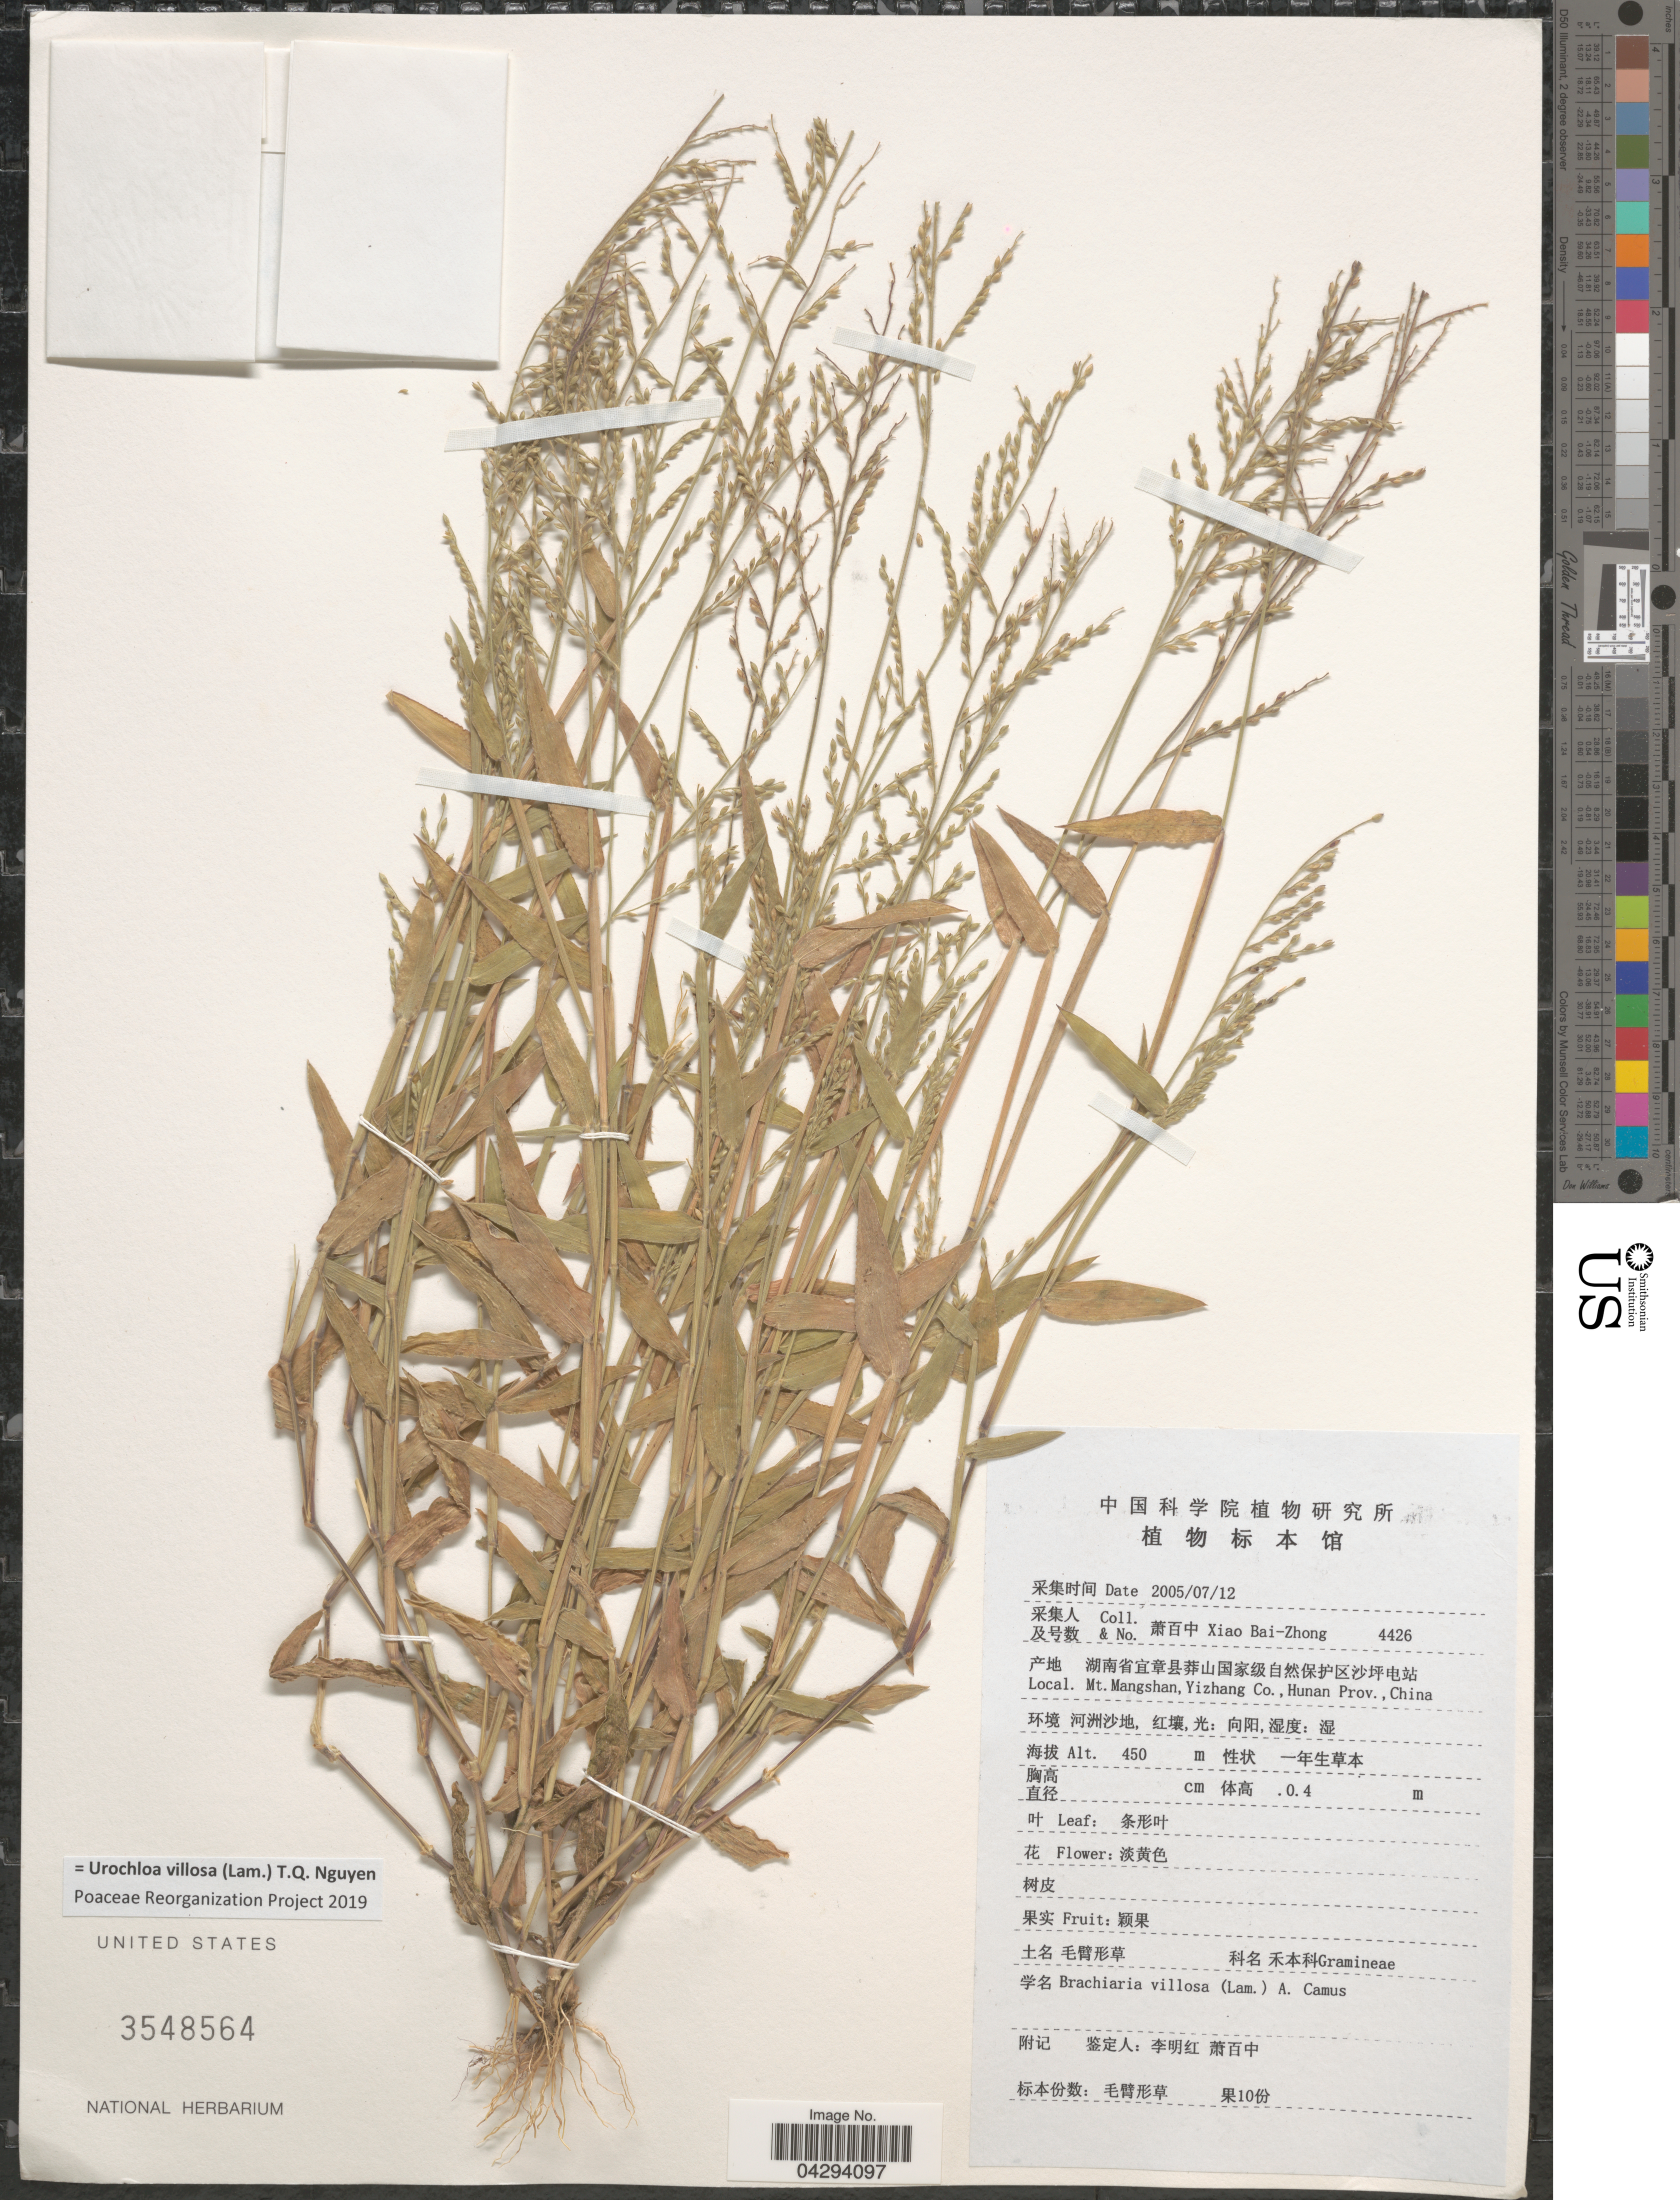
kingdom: Plantae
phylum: Tracheophyta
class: Liliopsida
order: Poales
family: Poaceae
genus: Urochloa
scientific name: Urochloa villosa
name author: (Lam.) T.Q. Nguyen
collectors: B. Z. Xiao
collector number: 4426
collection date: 2005-07-12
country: China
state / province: Hunan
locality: Mt. Mangshan. Yizhang Co.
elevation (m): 450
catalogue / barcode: US 3548564